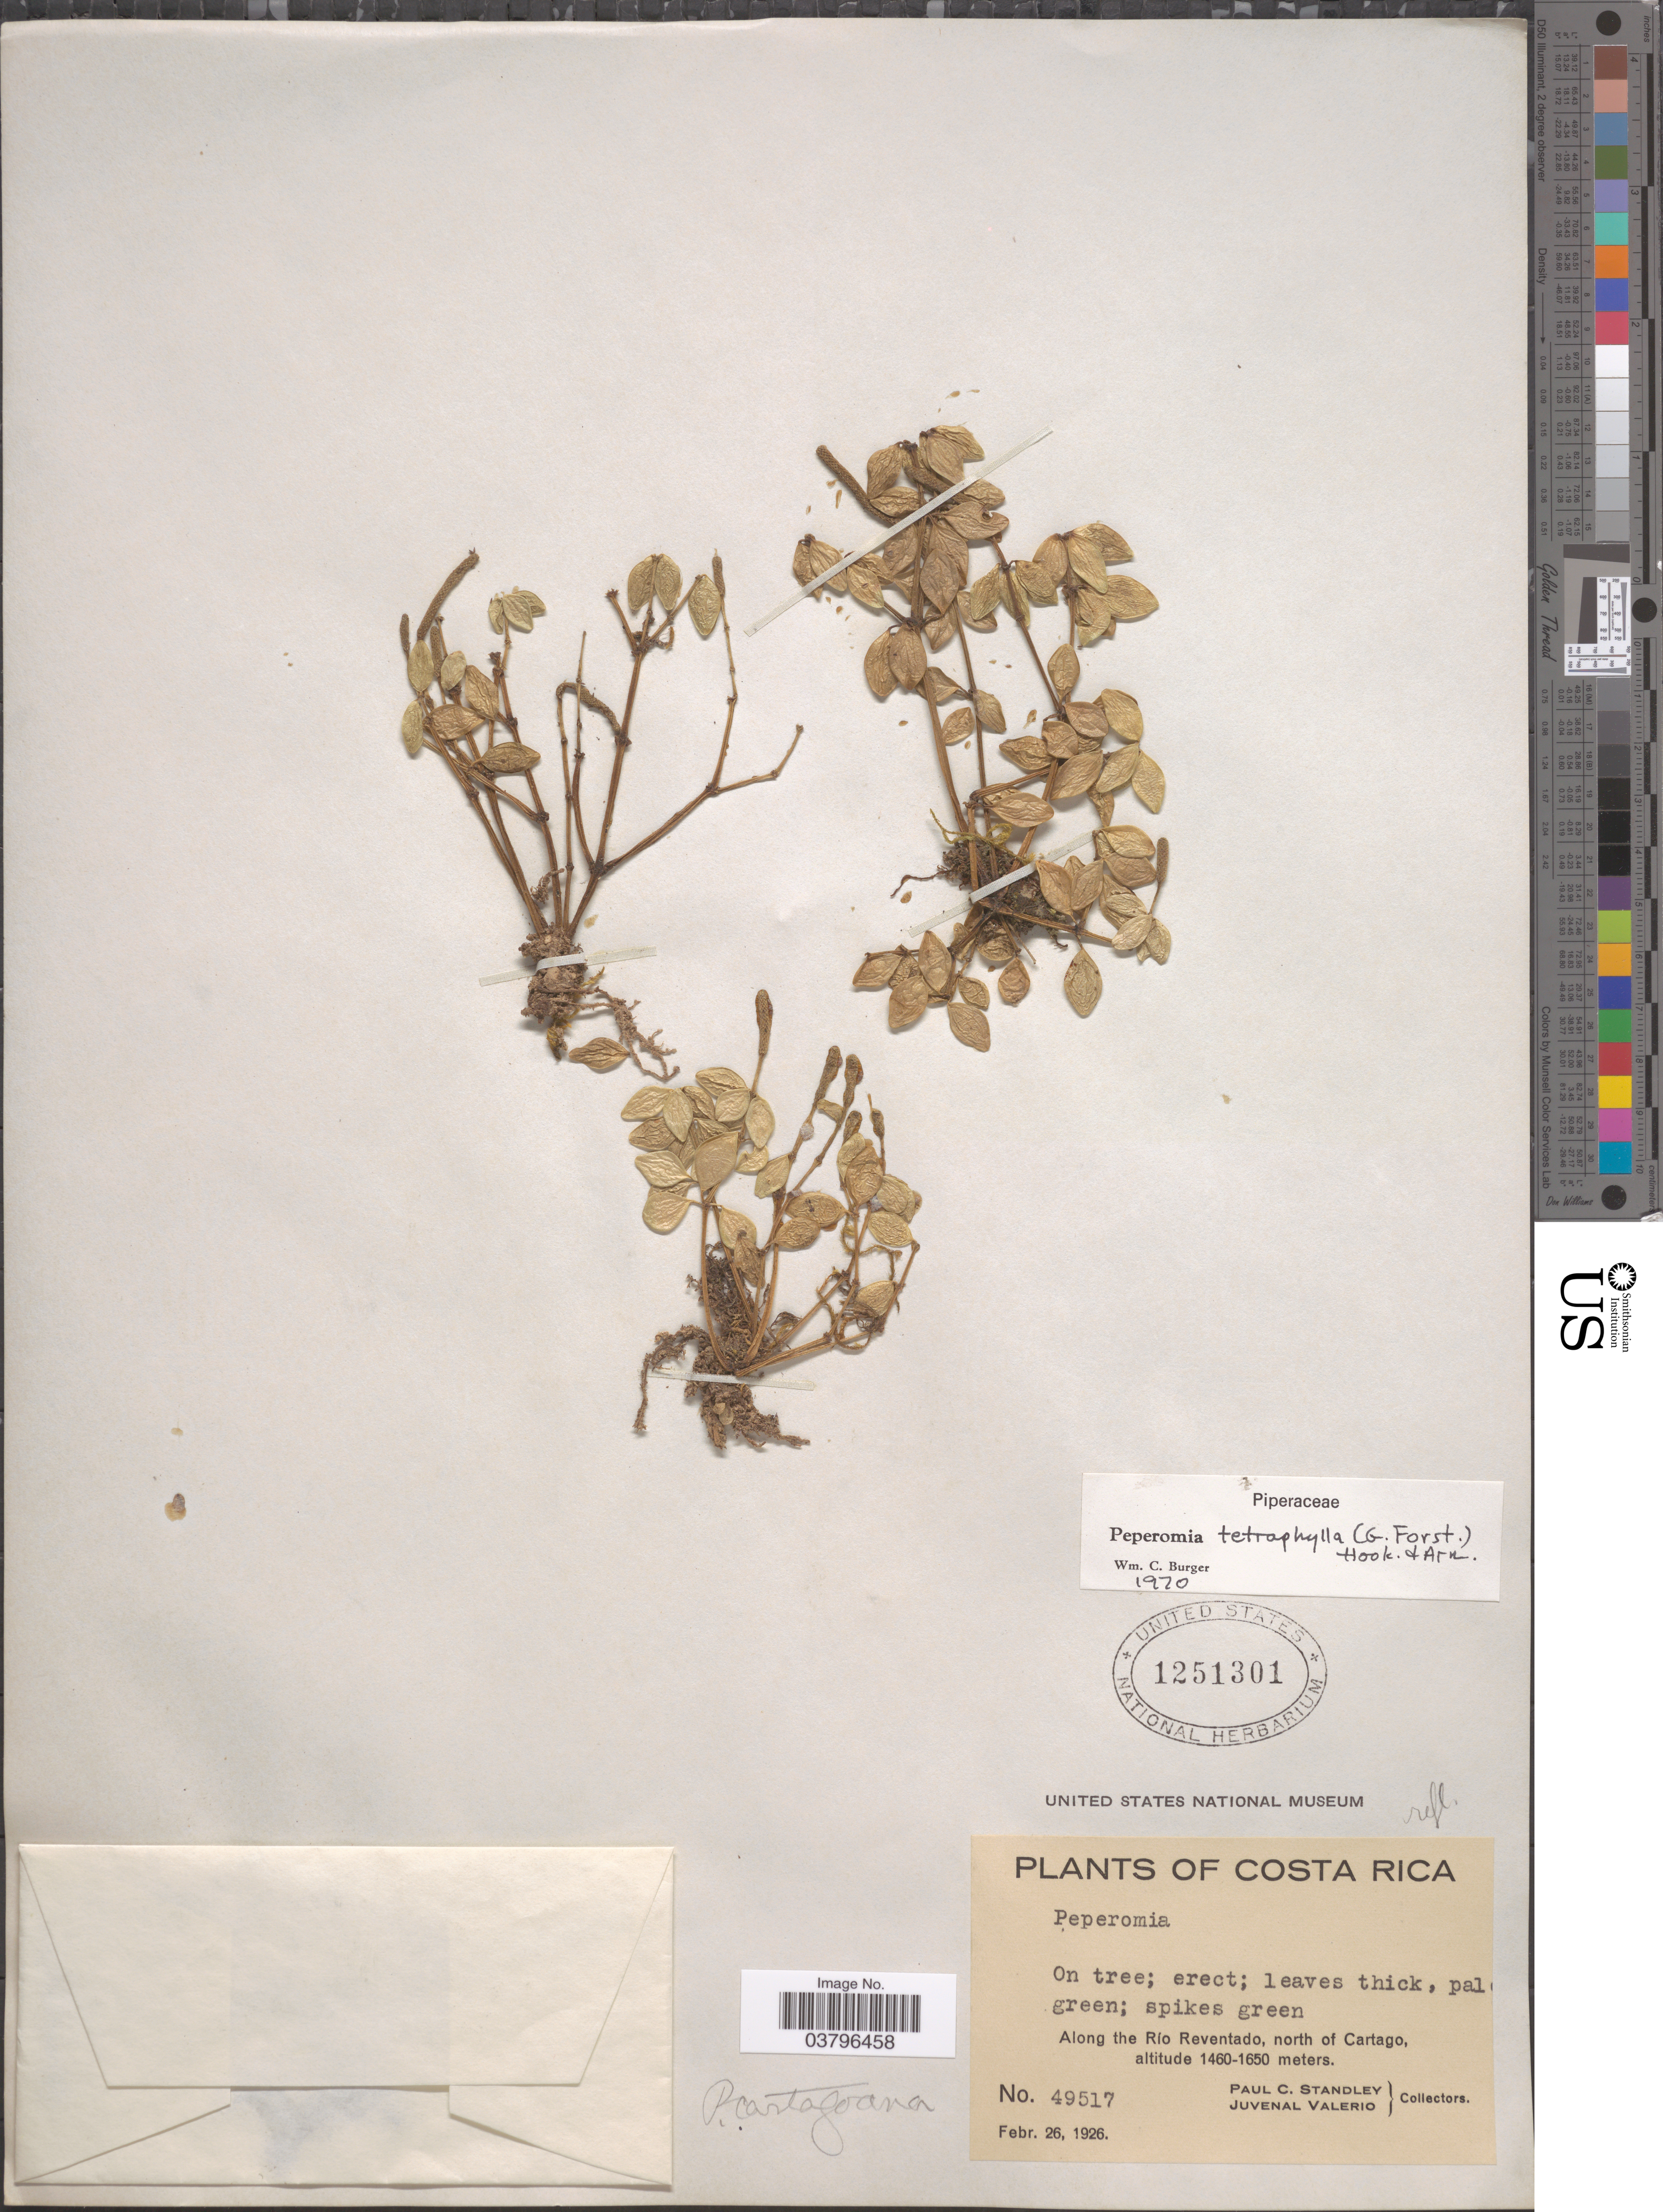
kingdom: Plantae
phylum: Tracheophyta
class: Magnoliopsida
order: Piperales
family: Piperaceae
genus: Peperomia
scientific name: Peperomia tetraphylla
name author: (G. Forst.) Hook. & Arn.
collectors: P. C. Standley & J. Valerio R.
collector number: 49517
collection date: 1926-02-26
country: Costa Rica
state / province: Cartago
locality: Along the Río Reventado, north of Cartago.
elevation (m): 1460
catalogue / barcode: US 1251301